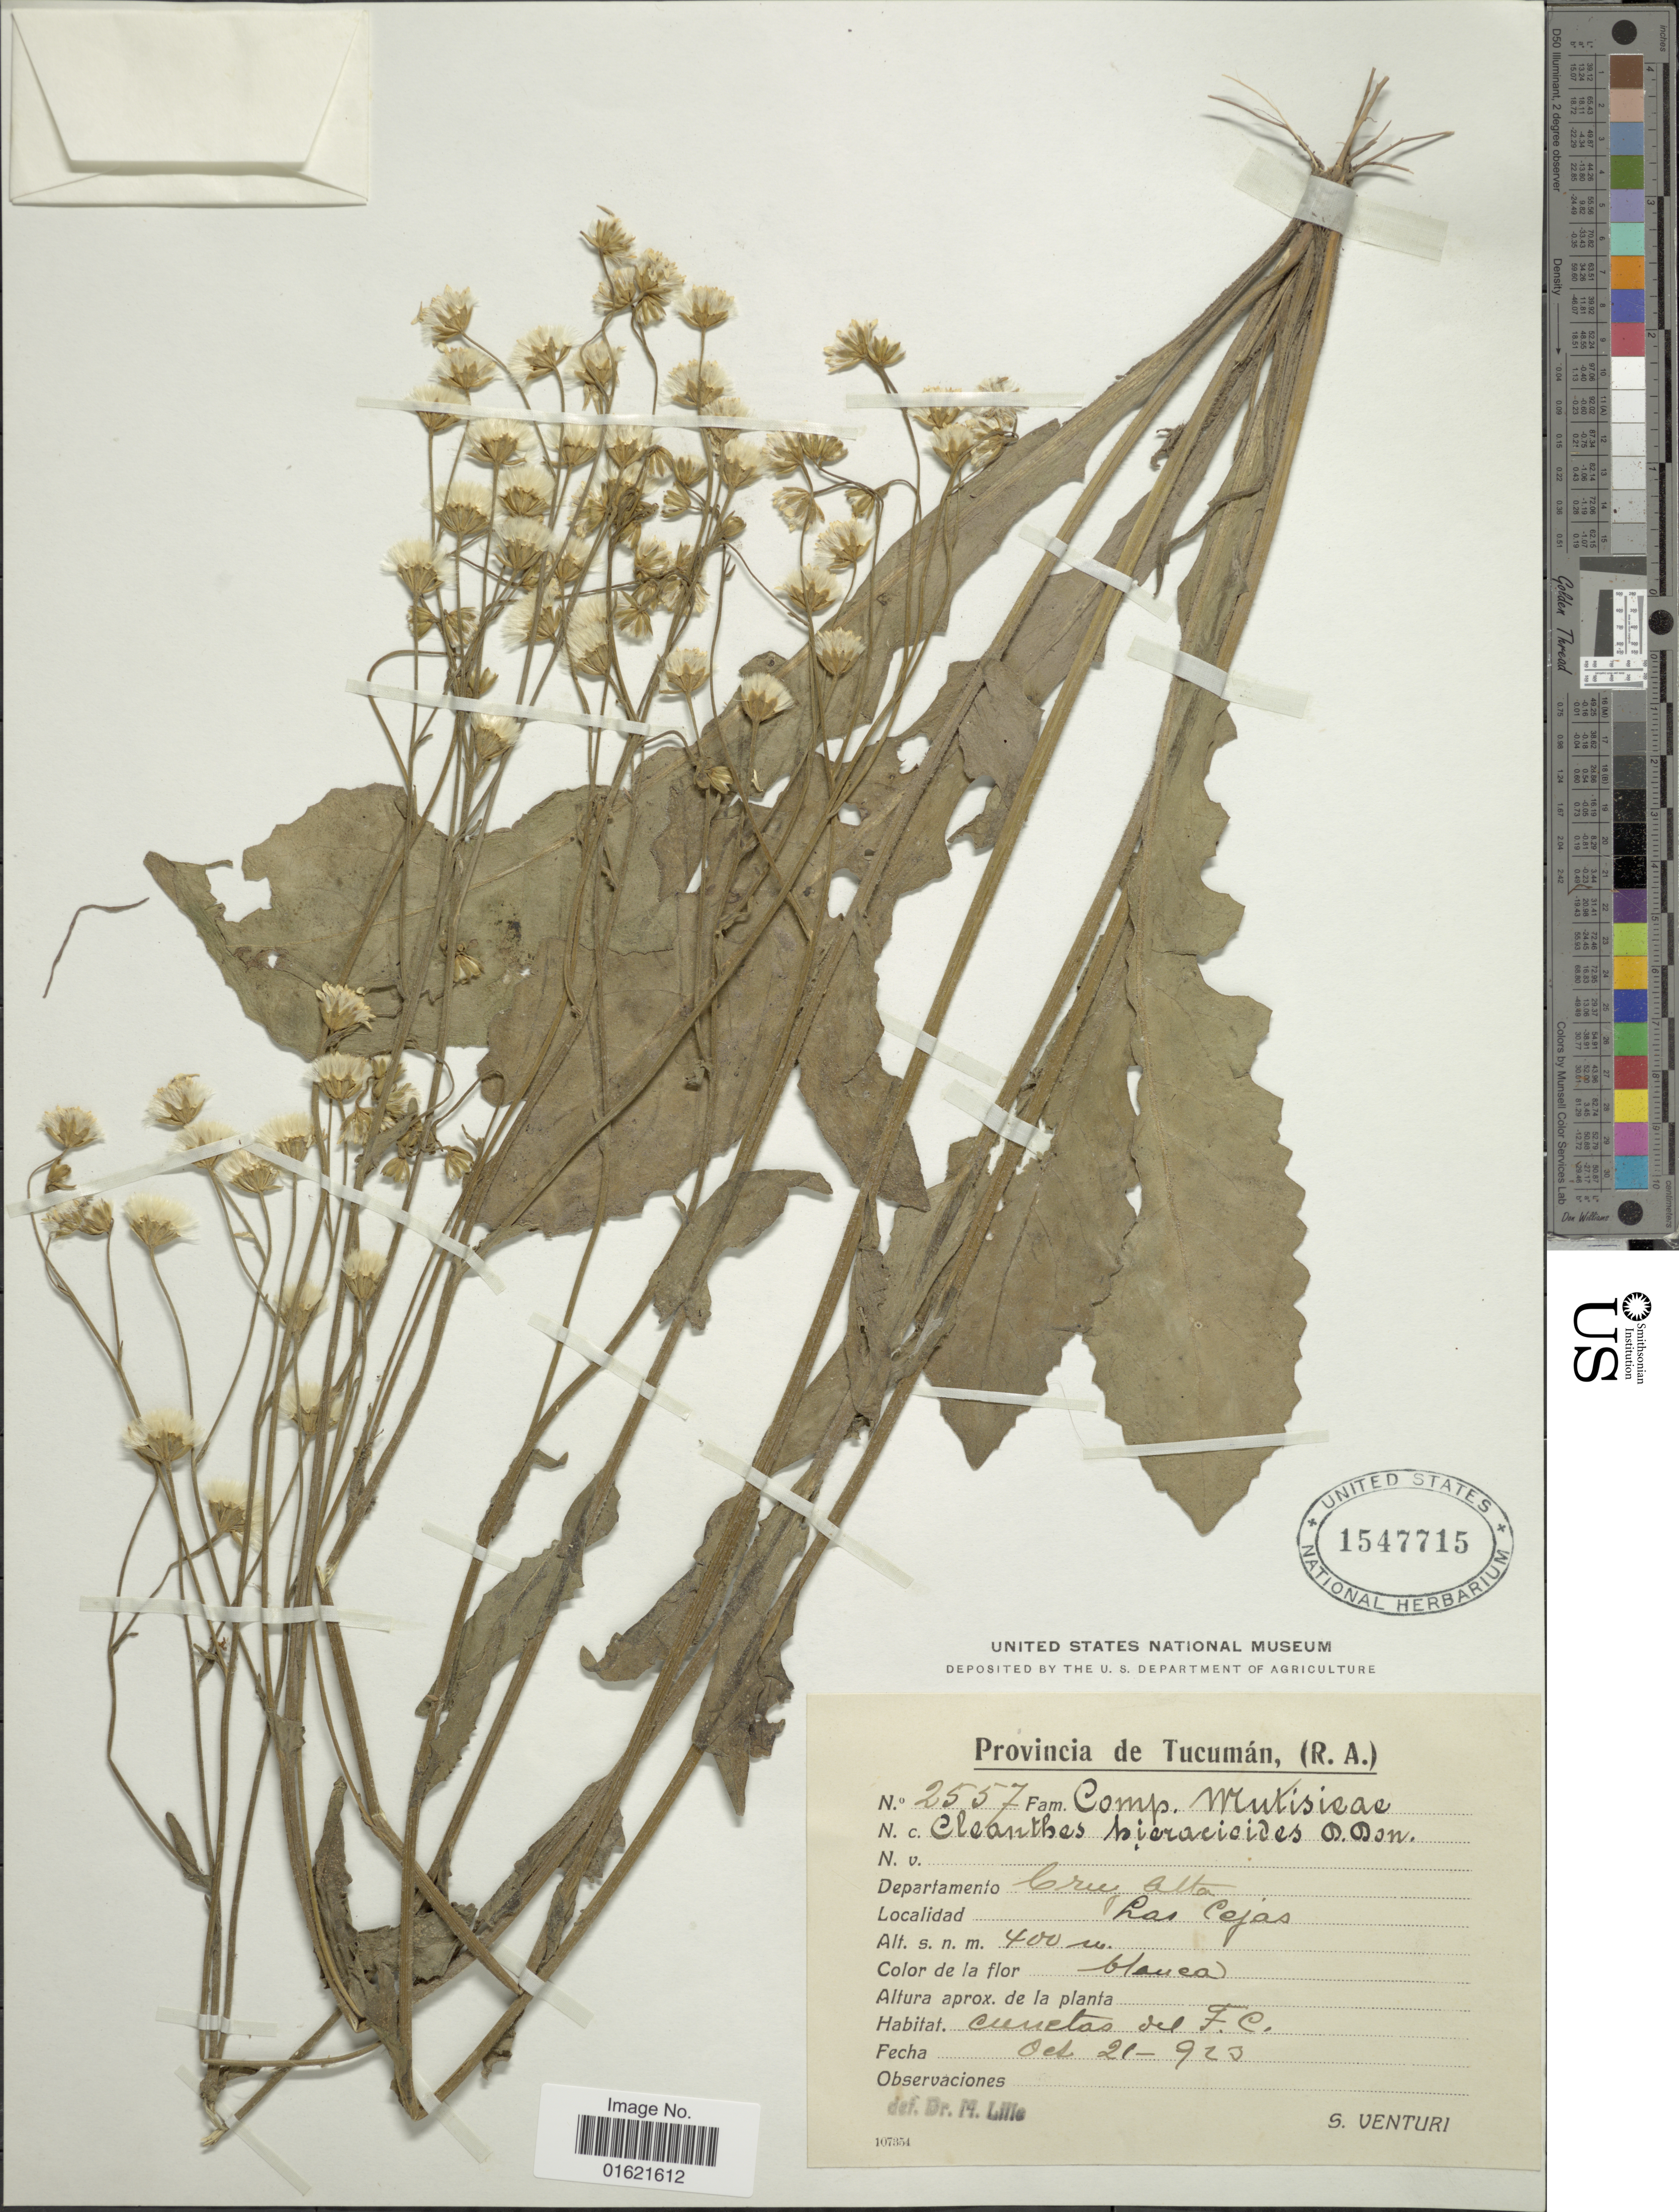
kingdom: Plantae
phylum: Tracheophyta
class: Magnoliopsida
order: Asterales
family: Asteraceae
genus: Holocheilus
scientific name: Holocheilus illustris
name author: (Vell.) Cabrera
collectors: S. Venturi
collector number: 2557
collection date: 1923-10-21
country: Argentina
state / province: Tucuman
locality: Provincia de Tucuman, (R. A.), Departamento Cruz Alta. Las Cejas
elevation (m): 400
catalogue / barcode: US 1547715